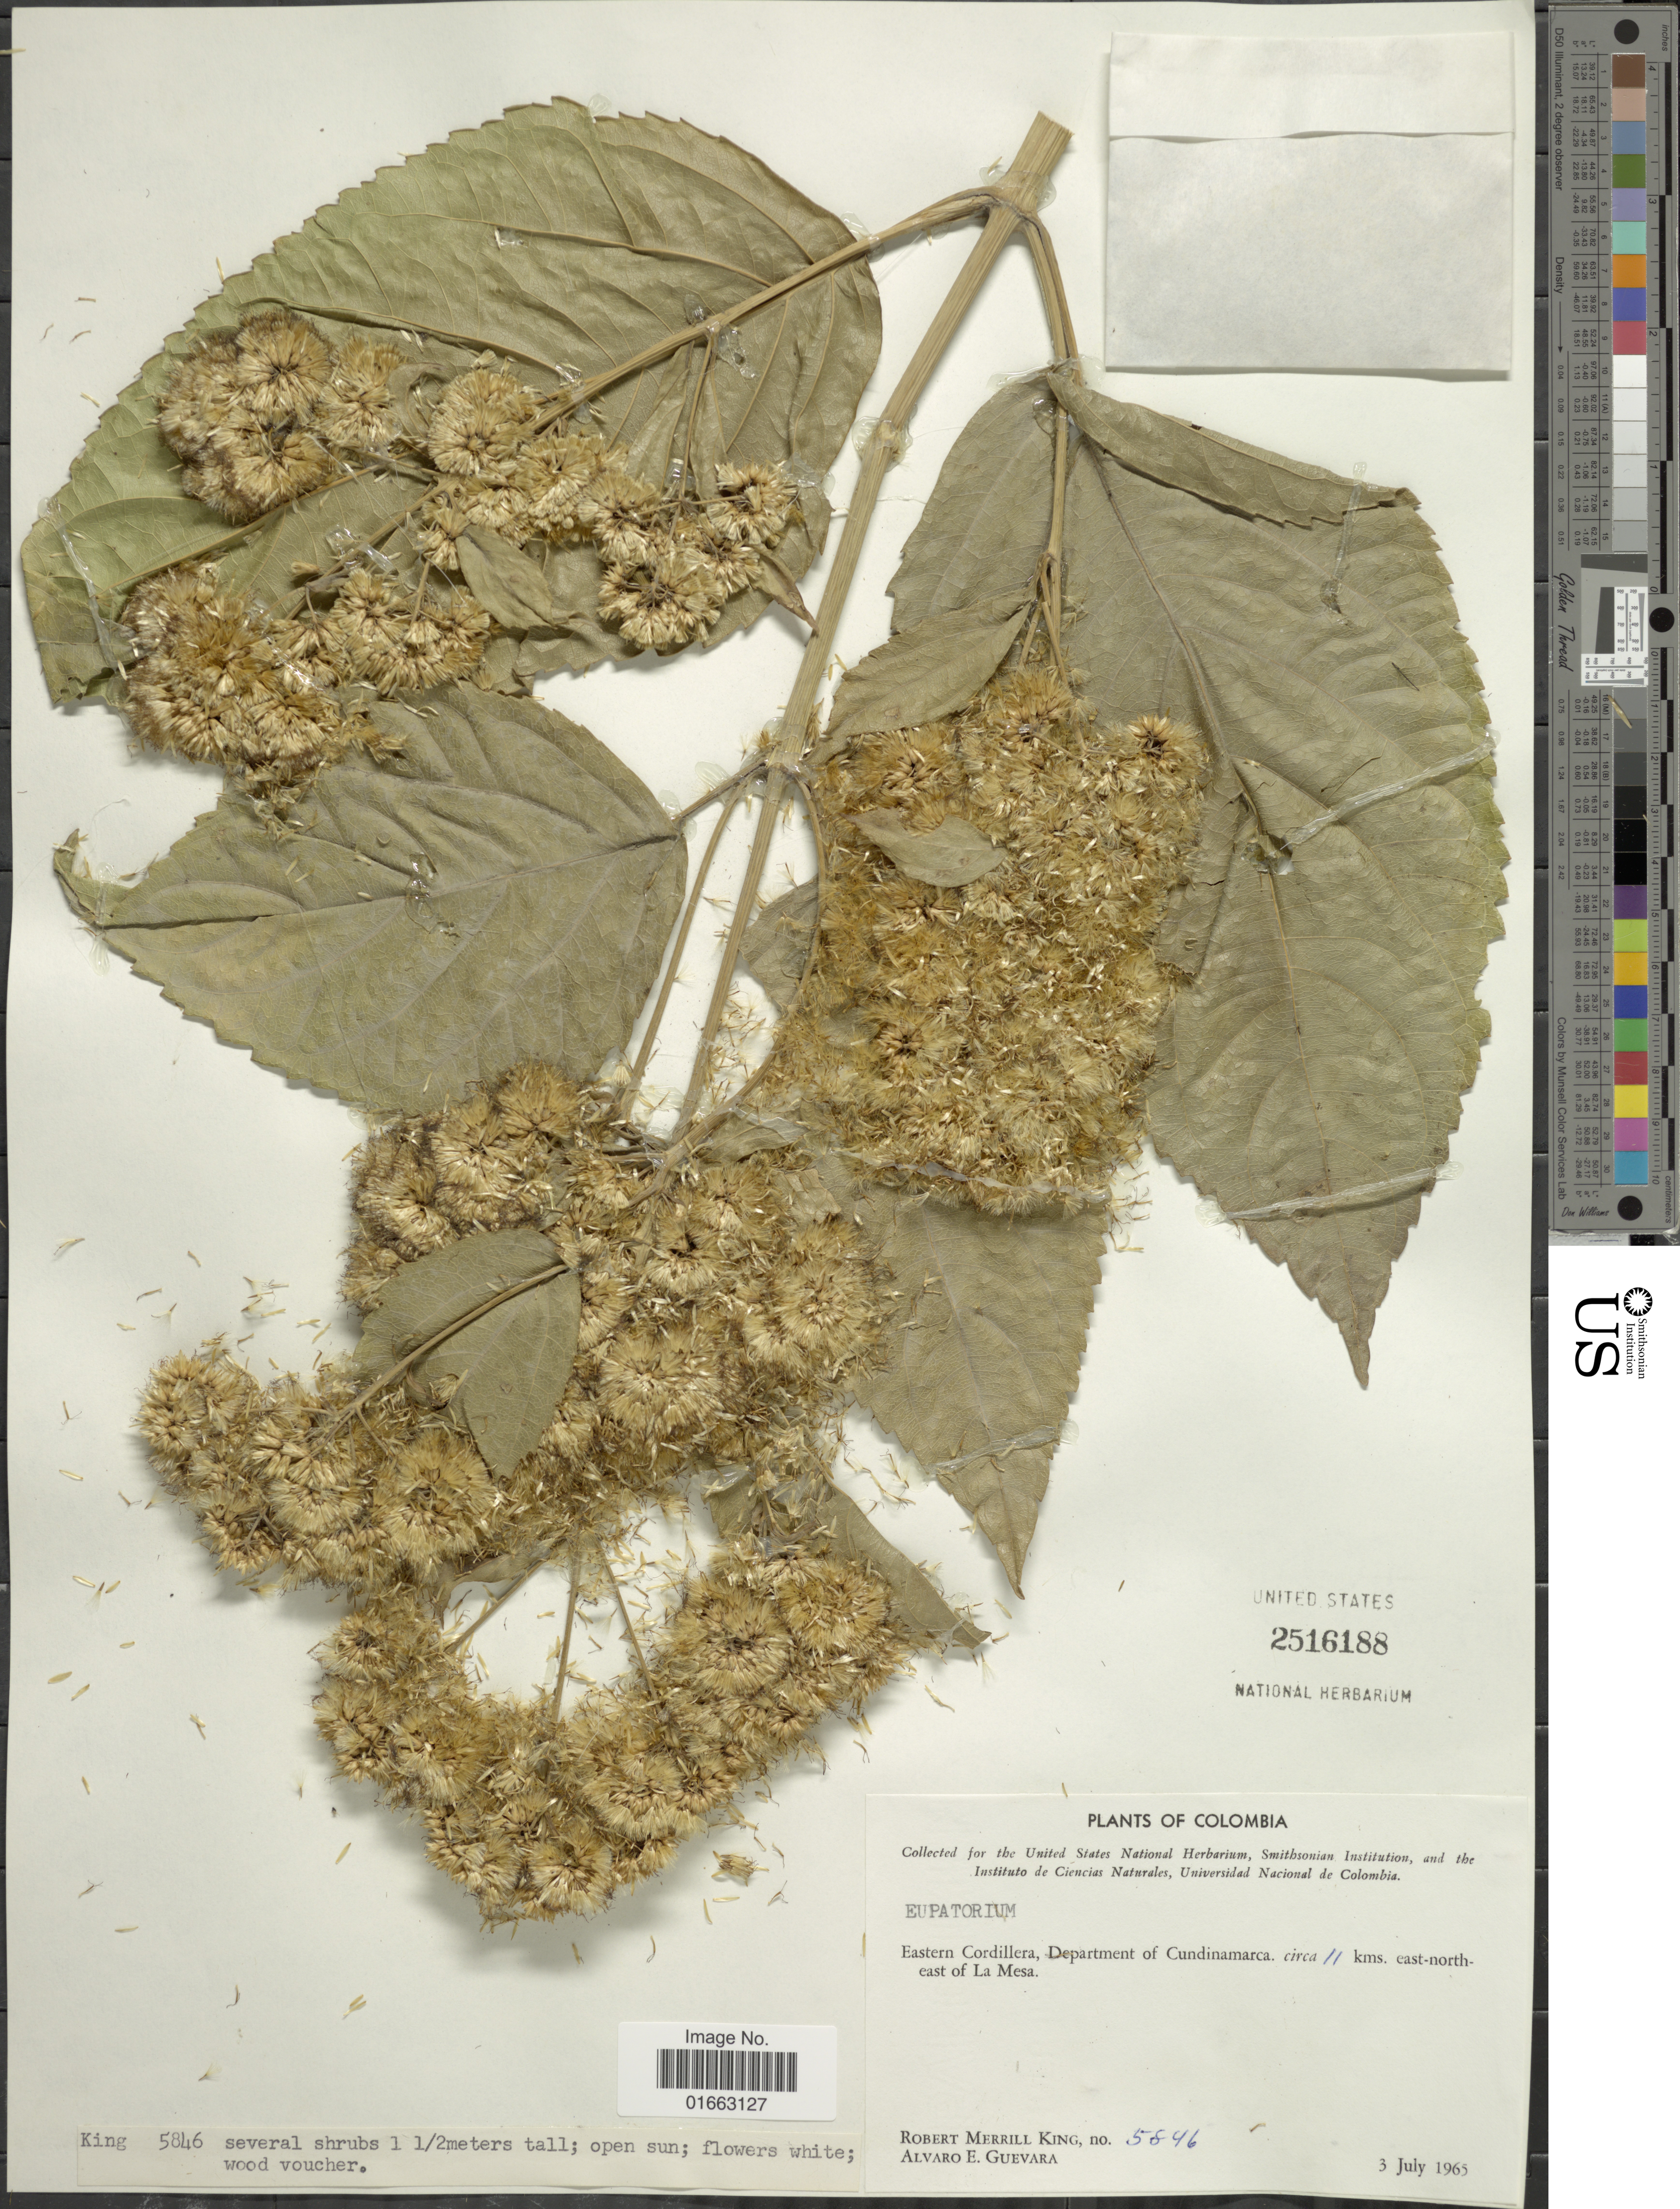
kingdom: Plantae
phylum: Tracheophyta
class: Magnoliopsida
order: Asterales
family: Asteraceae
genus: Critonia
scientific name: Critonia morifolia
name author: (Mill.) R.M. King & H. Rob.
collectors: R. M. King & A. E. Guevara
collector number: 5846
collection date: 1965-07-03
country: Colombia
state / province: Cundinamarca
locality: Eastern Cordillera, circa 11 kms. east-north-east of La Mesa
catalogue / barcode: US 2516188